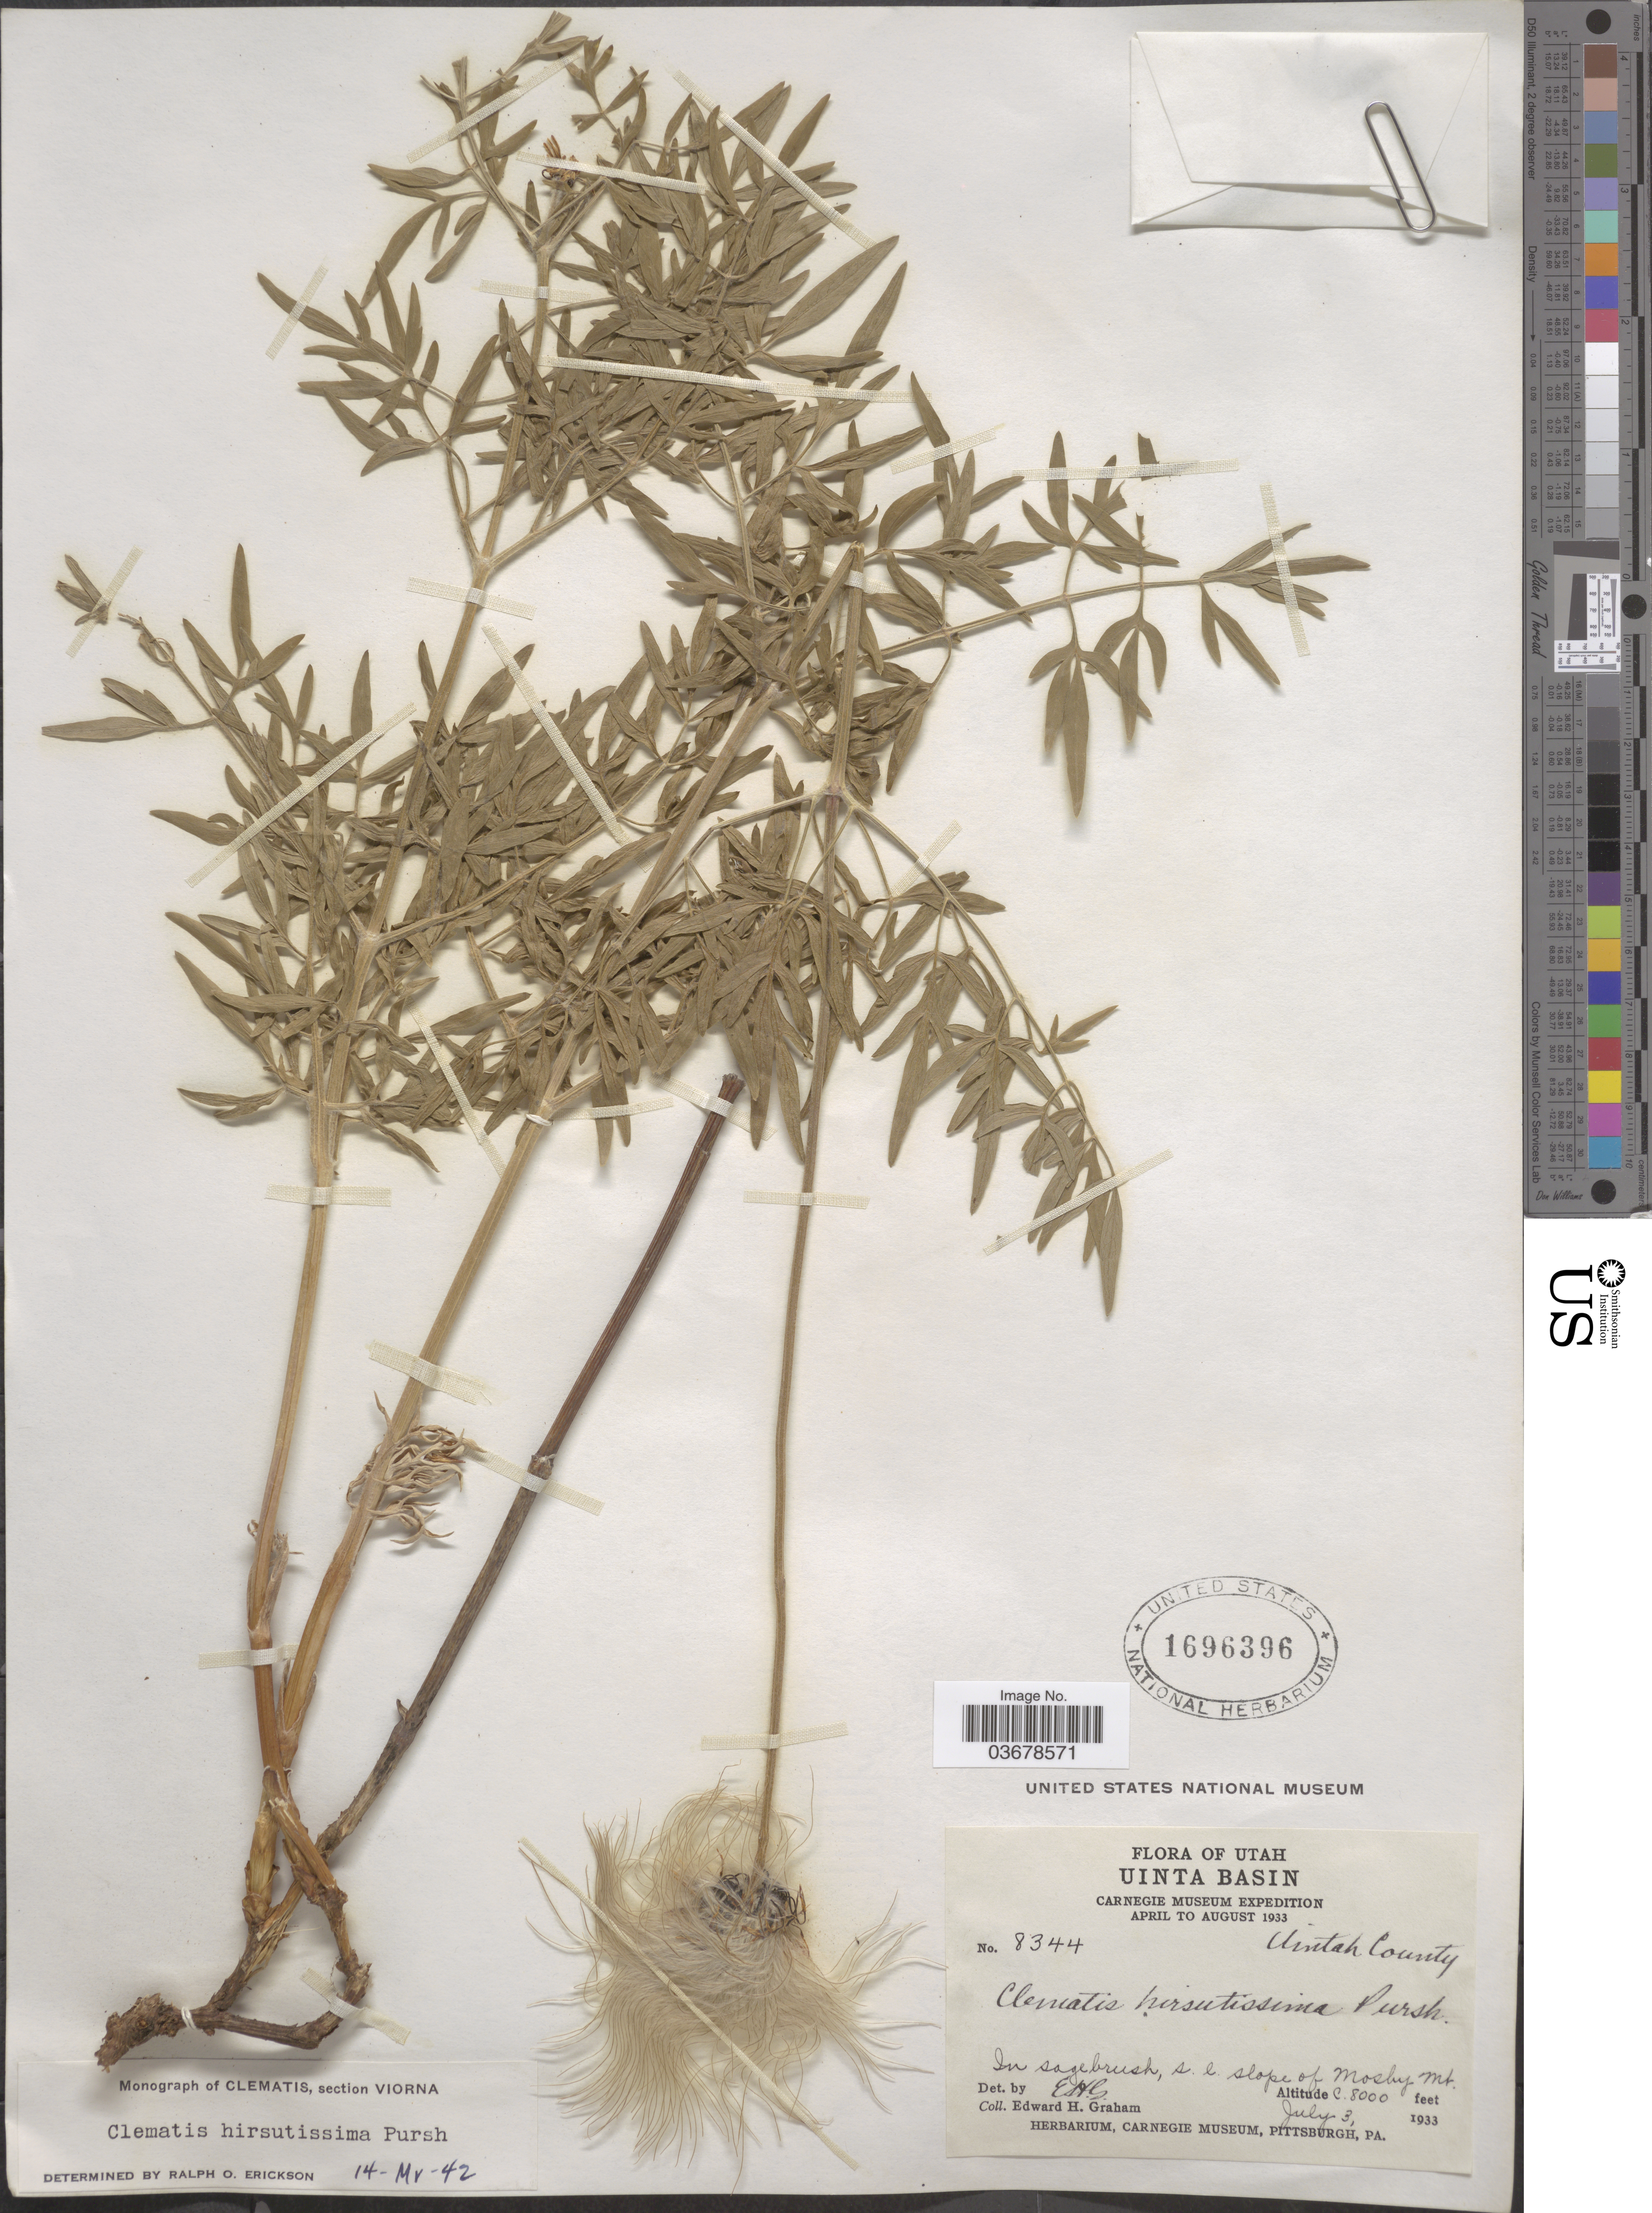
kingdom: Plantae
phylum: Tracheophyta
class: Magnoliopsida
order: Ranunculales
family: Ranunculaceae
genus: Clematis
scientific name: Clematis viorna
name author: L.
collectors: E. H. Graham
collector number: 8344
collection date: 1933-07-03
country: United States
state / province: Utah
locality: Uinta Basin. Uintah County. S. e. slope of Mosby Mt.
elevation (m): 2438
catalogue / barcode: US 1696396